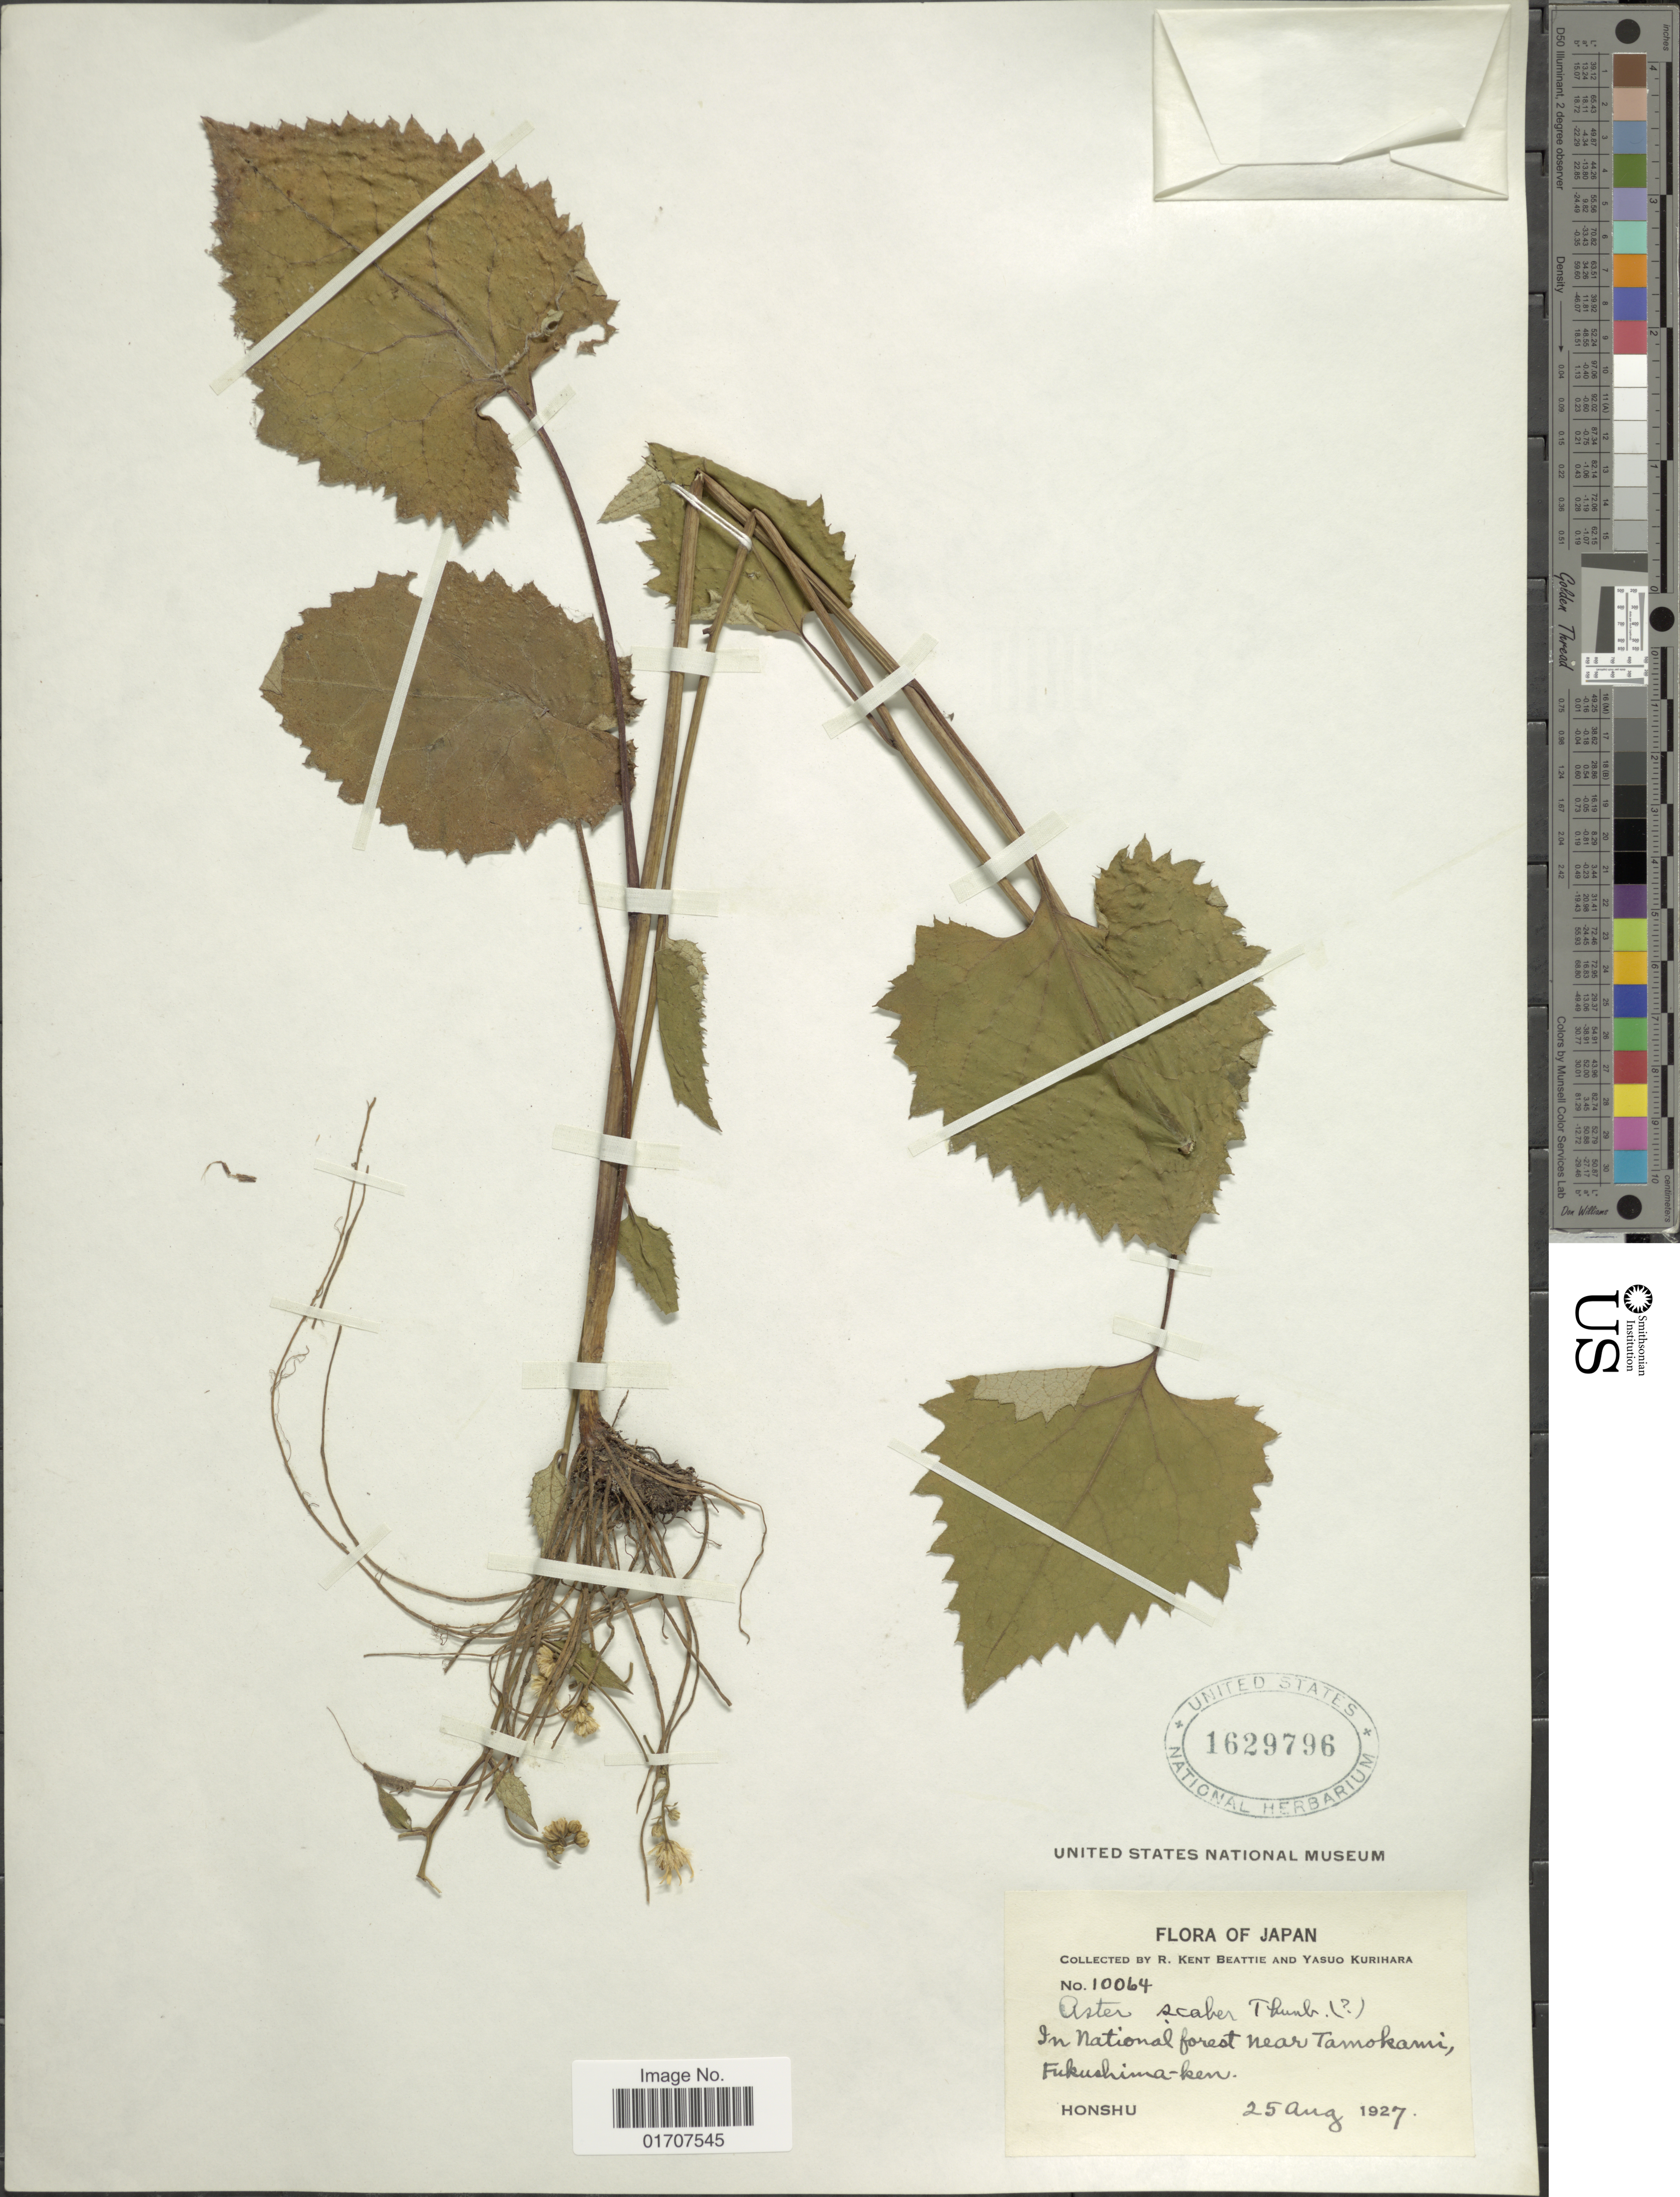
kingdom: Plantae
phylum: Tracheophyta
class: Magnoliopsida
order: Asterales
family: Asteraceae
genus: Doellingeria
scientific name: Doellingeria scaber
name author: (Thunb.) Nees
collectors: R. K. Beattie & Y. Kurihara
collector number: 10064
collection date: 1927-08-25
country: Japan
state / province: Hukusima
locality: In National forest near Tamokami, Fukushima-ken, Honsu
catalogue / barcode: US 1629796